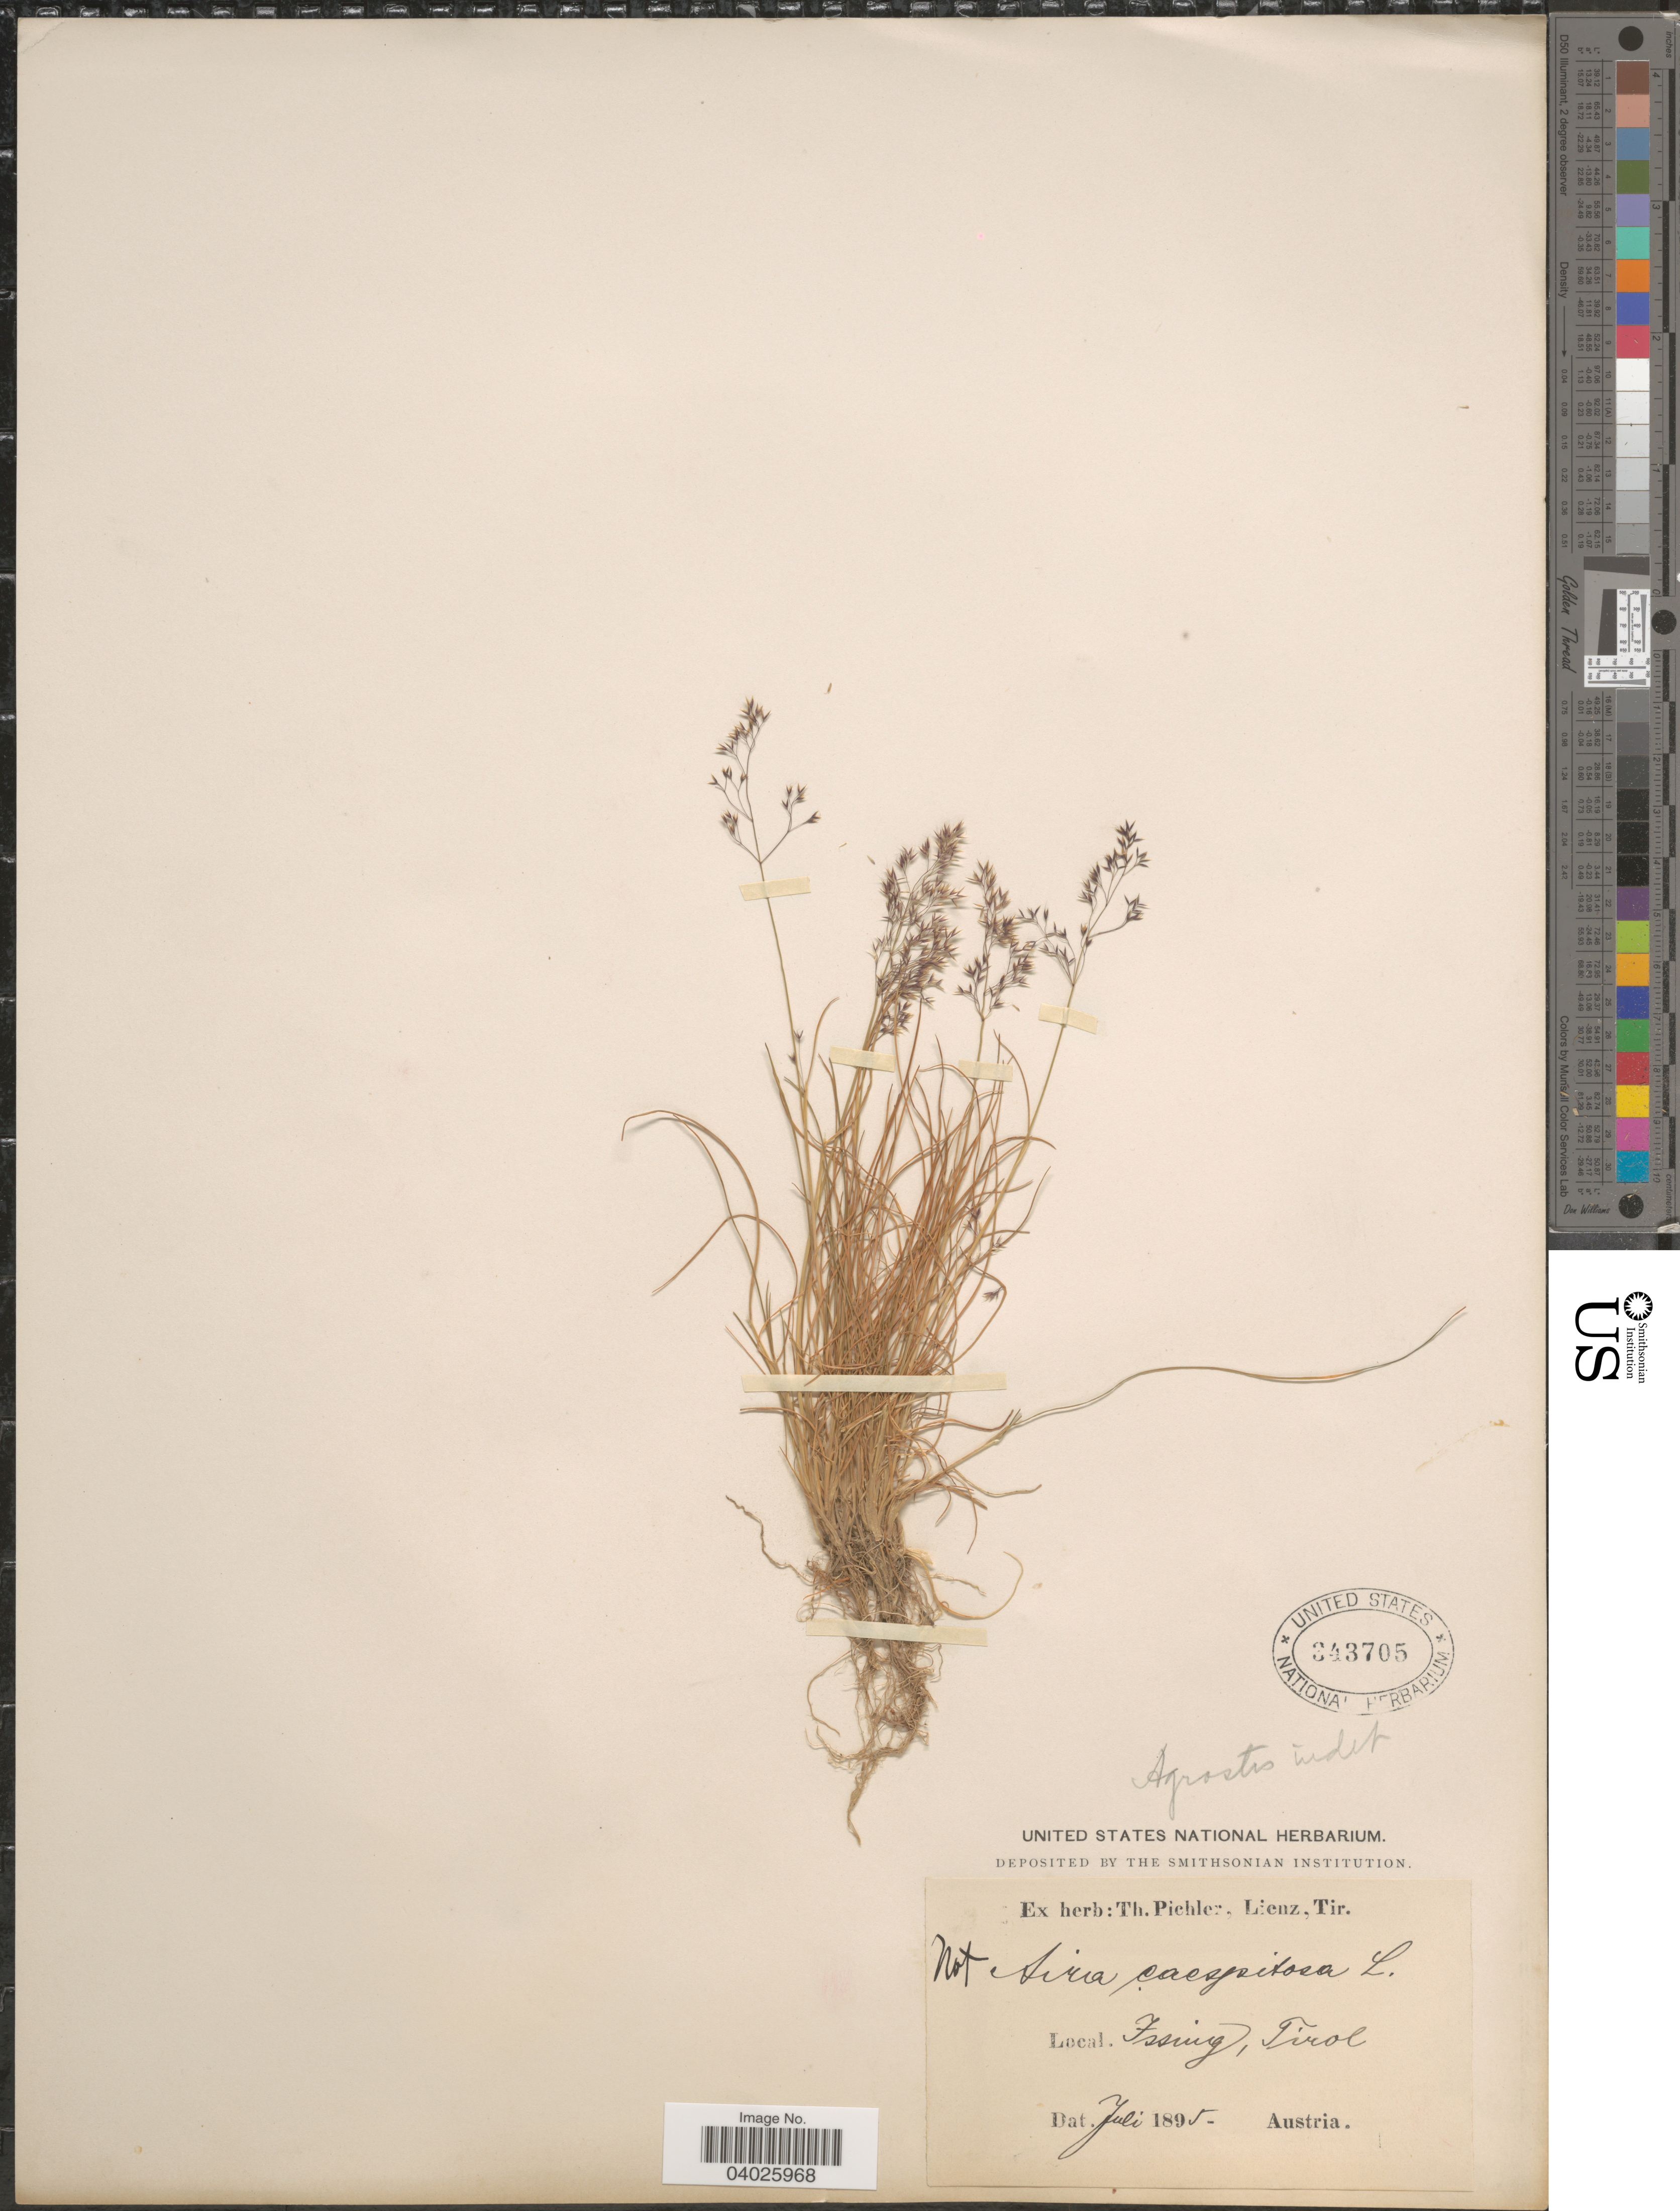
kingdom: Plantae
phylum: Tracheophyta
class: Liliopsida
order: Poales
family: Poaceae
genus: Agrostis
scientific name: Agrostis sp.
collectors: ex herb. T. Pichler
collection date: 1895-07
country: Italy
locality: Issing, Tirol.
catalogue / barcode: US 343705